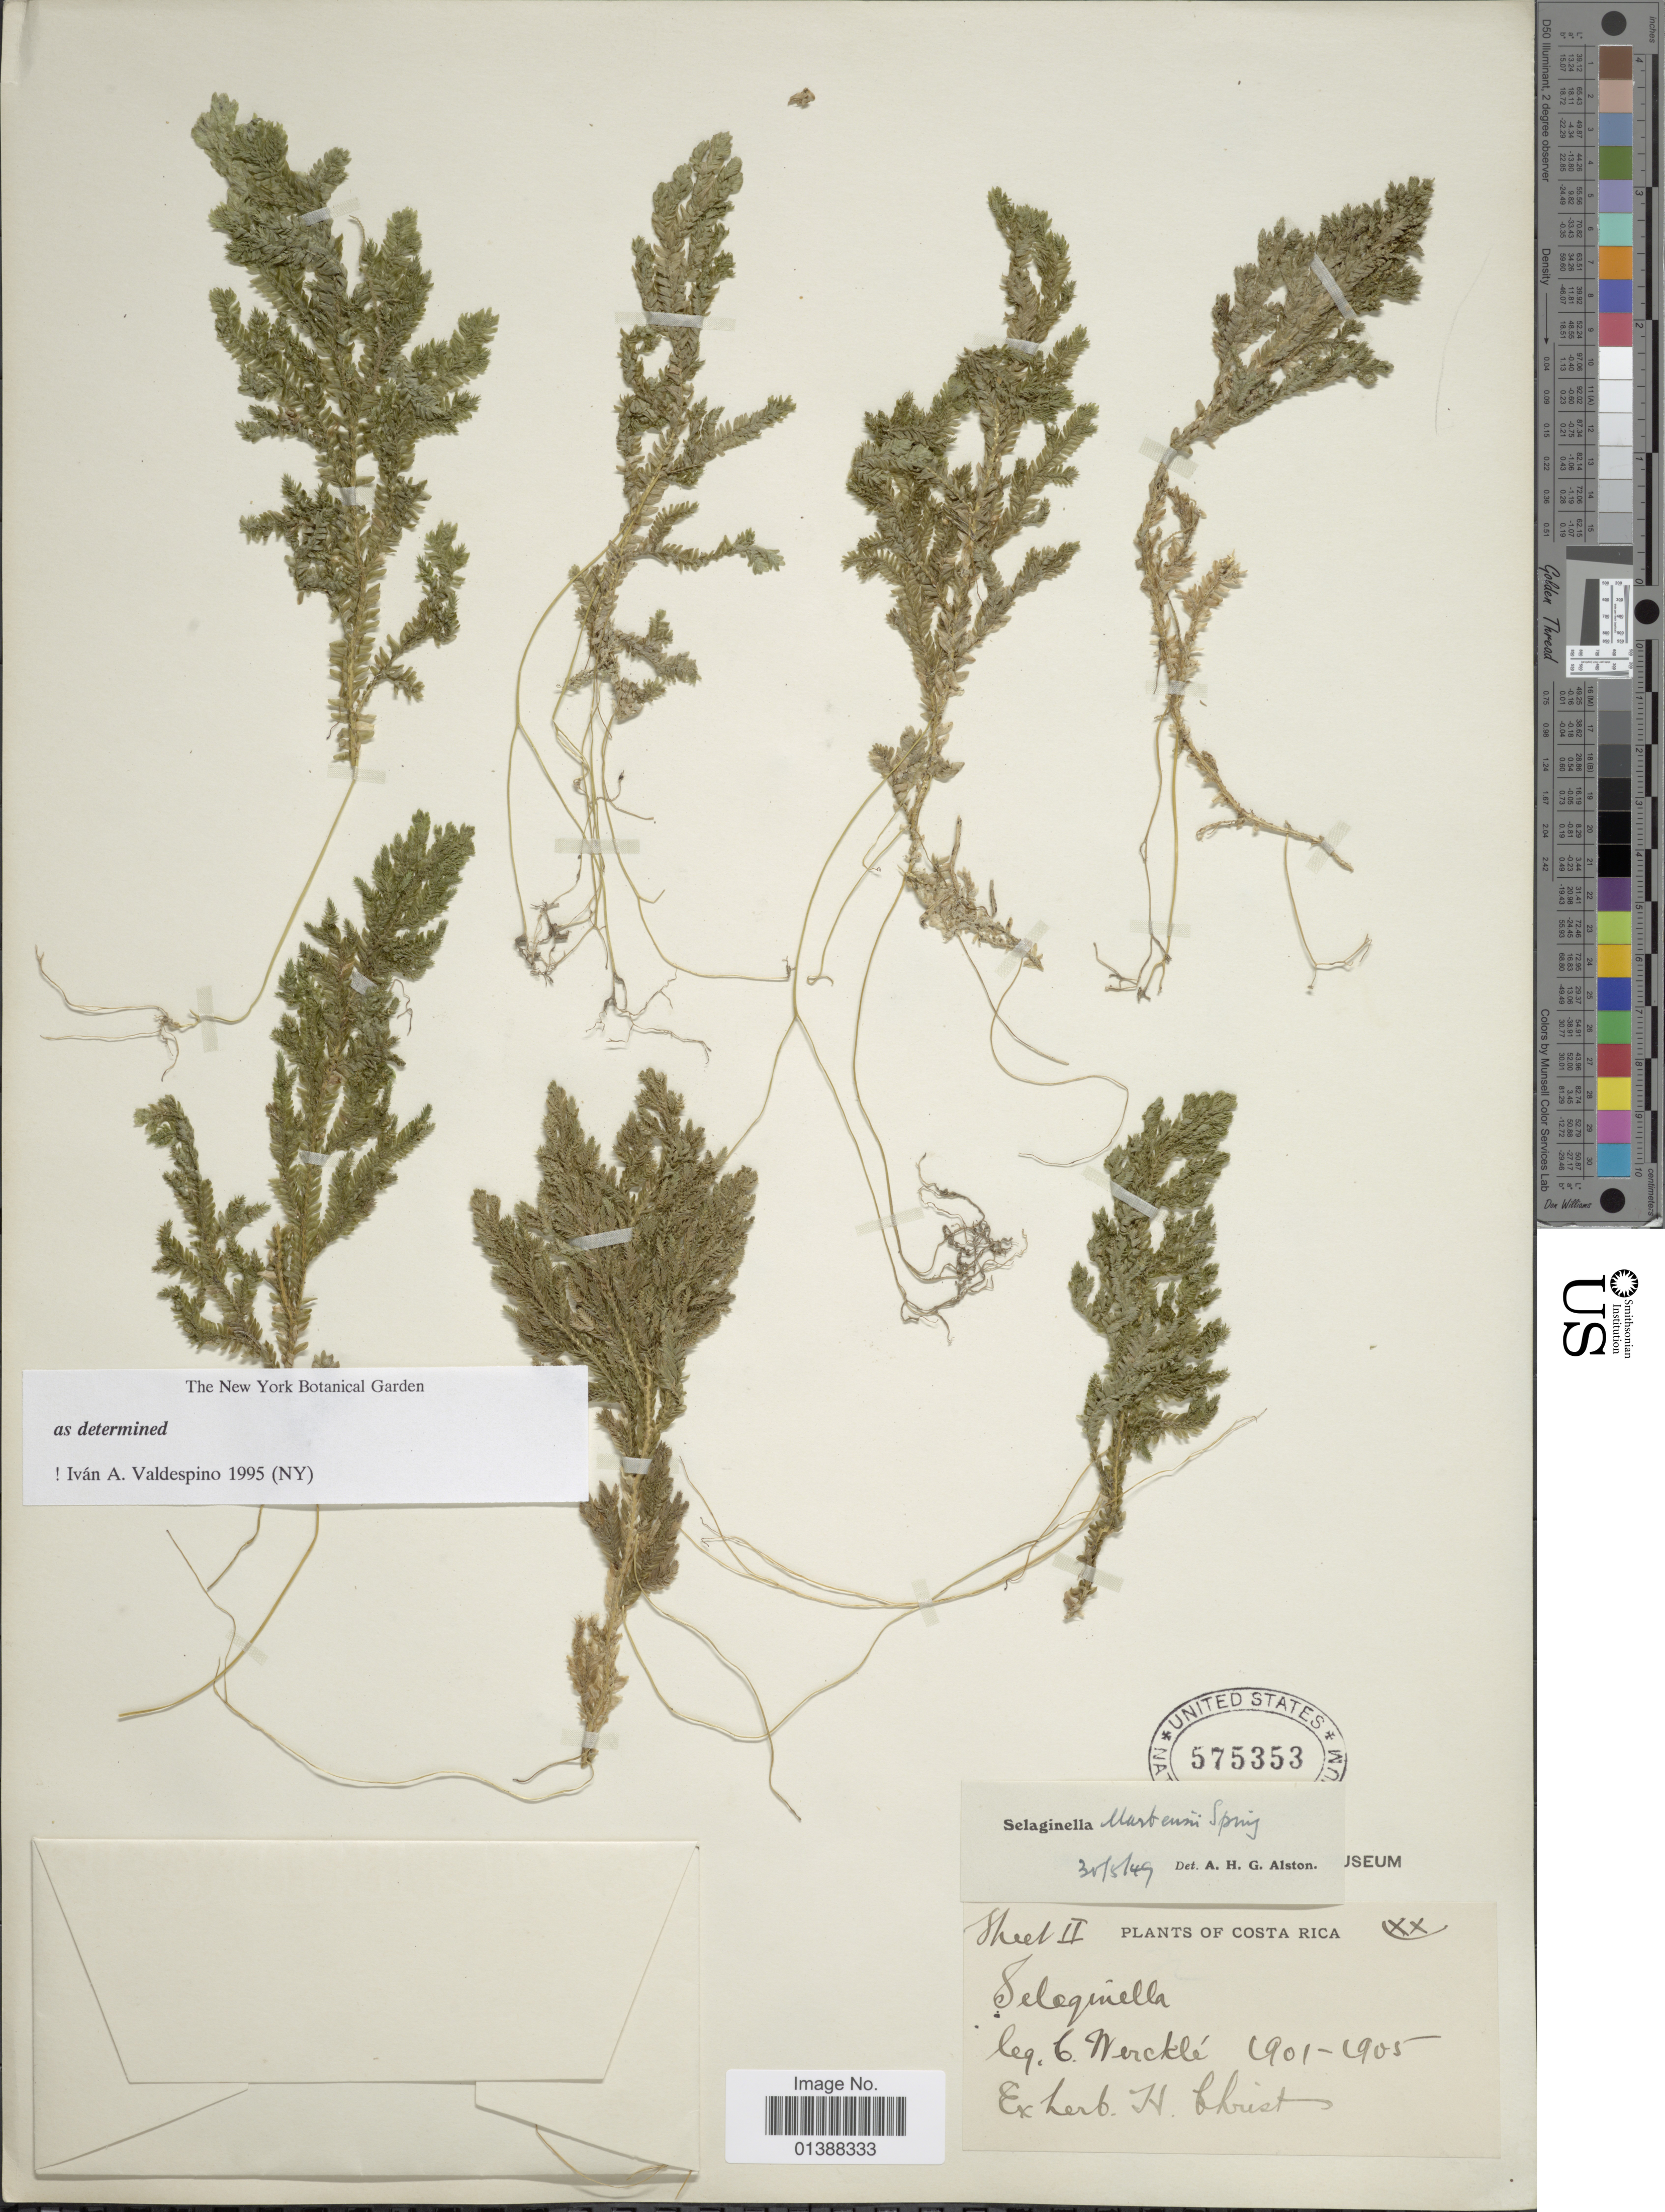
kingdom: Plantae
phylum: Tracheophyta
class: Lycopodiopsida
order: Selaginellales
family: Selaginellaceae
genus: Selaginella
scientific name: Selaginella martensii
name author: Spring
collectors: C. Wercklé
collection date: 1901/1905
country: Costa Rica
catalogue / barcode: US 575353